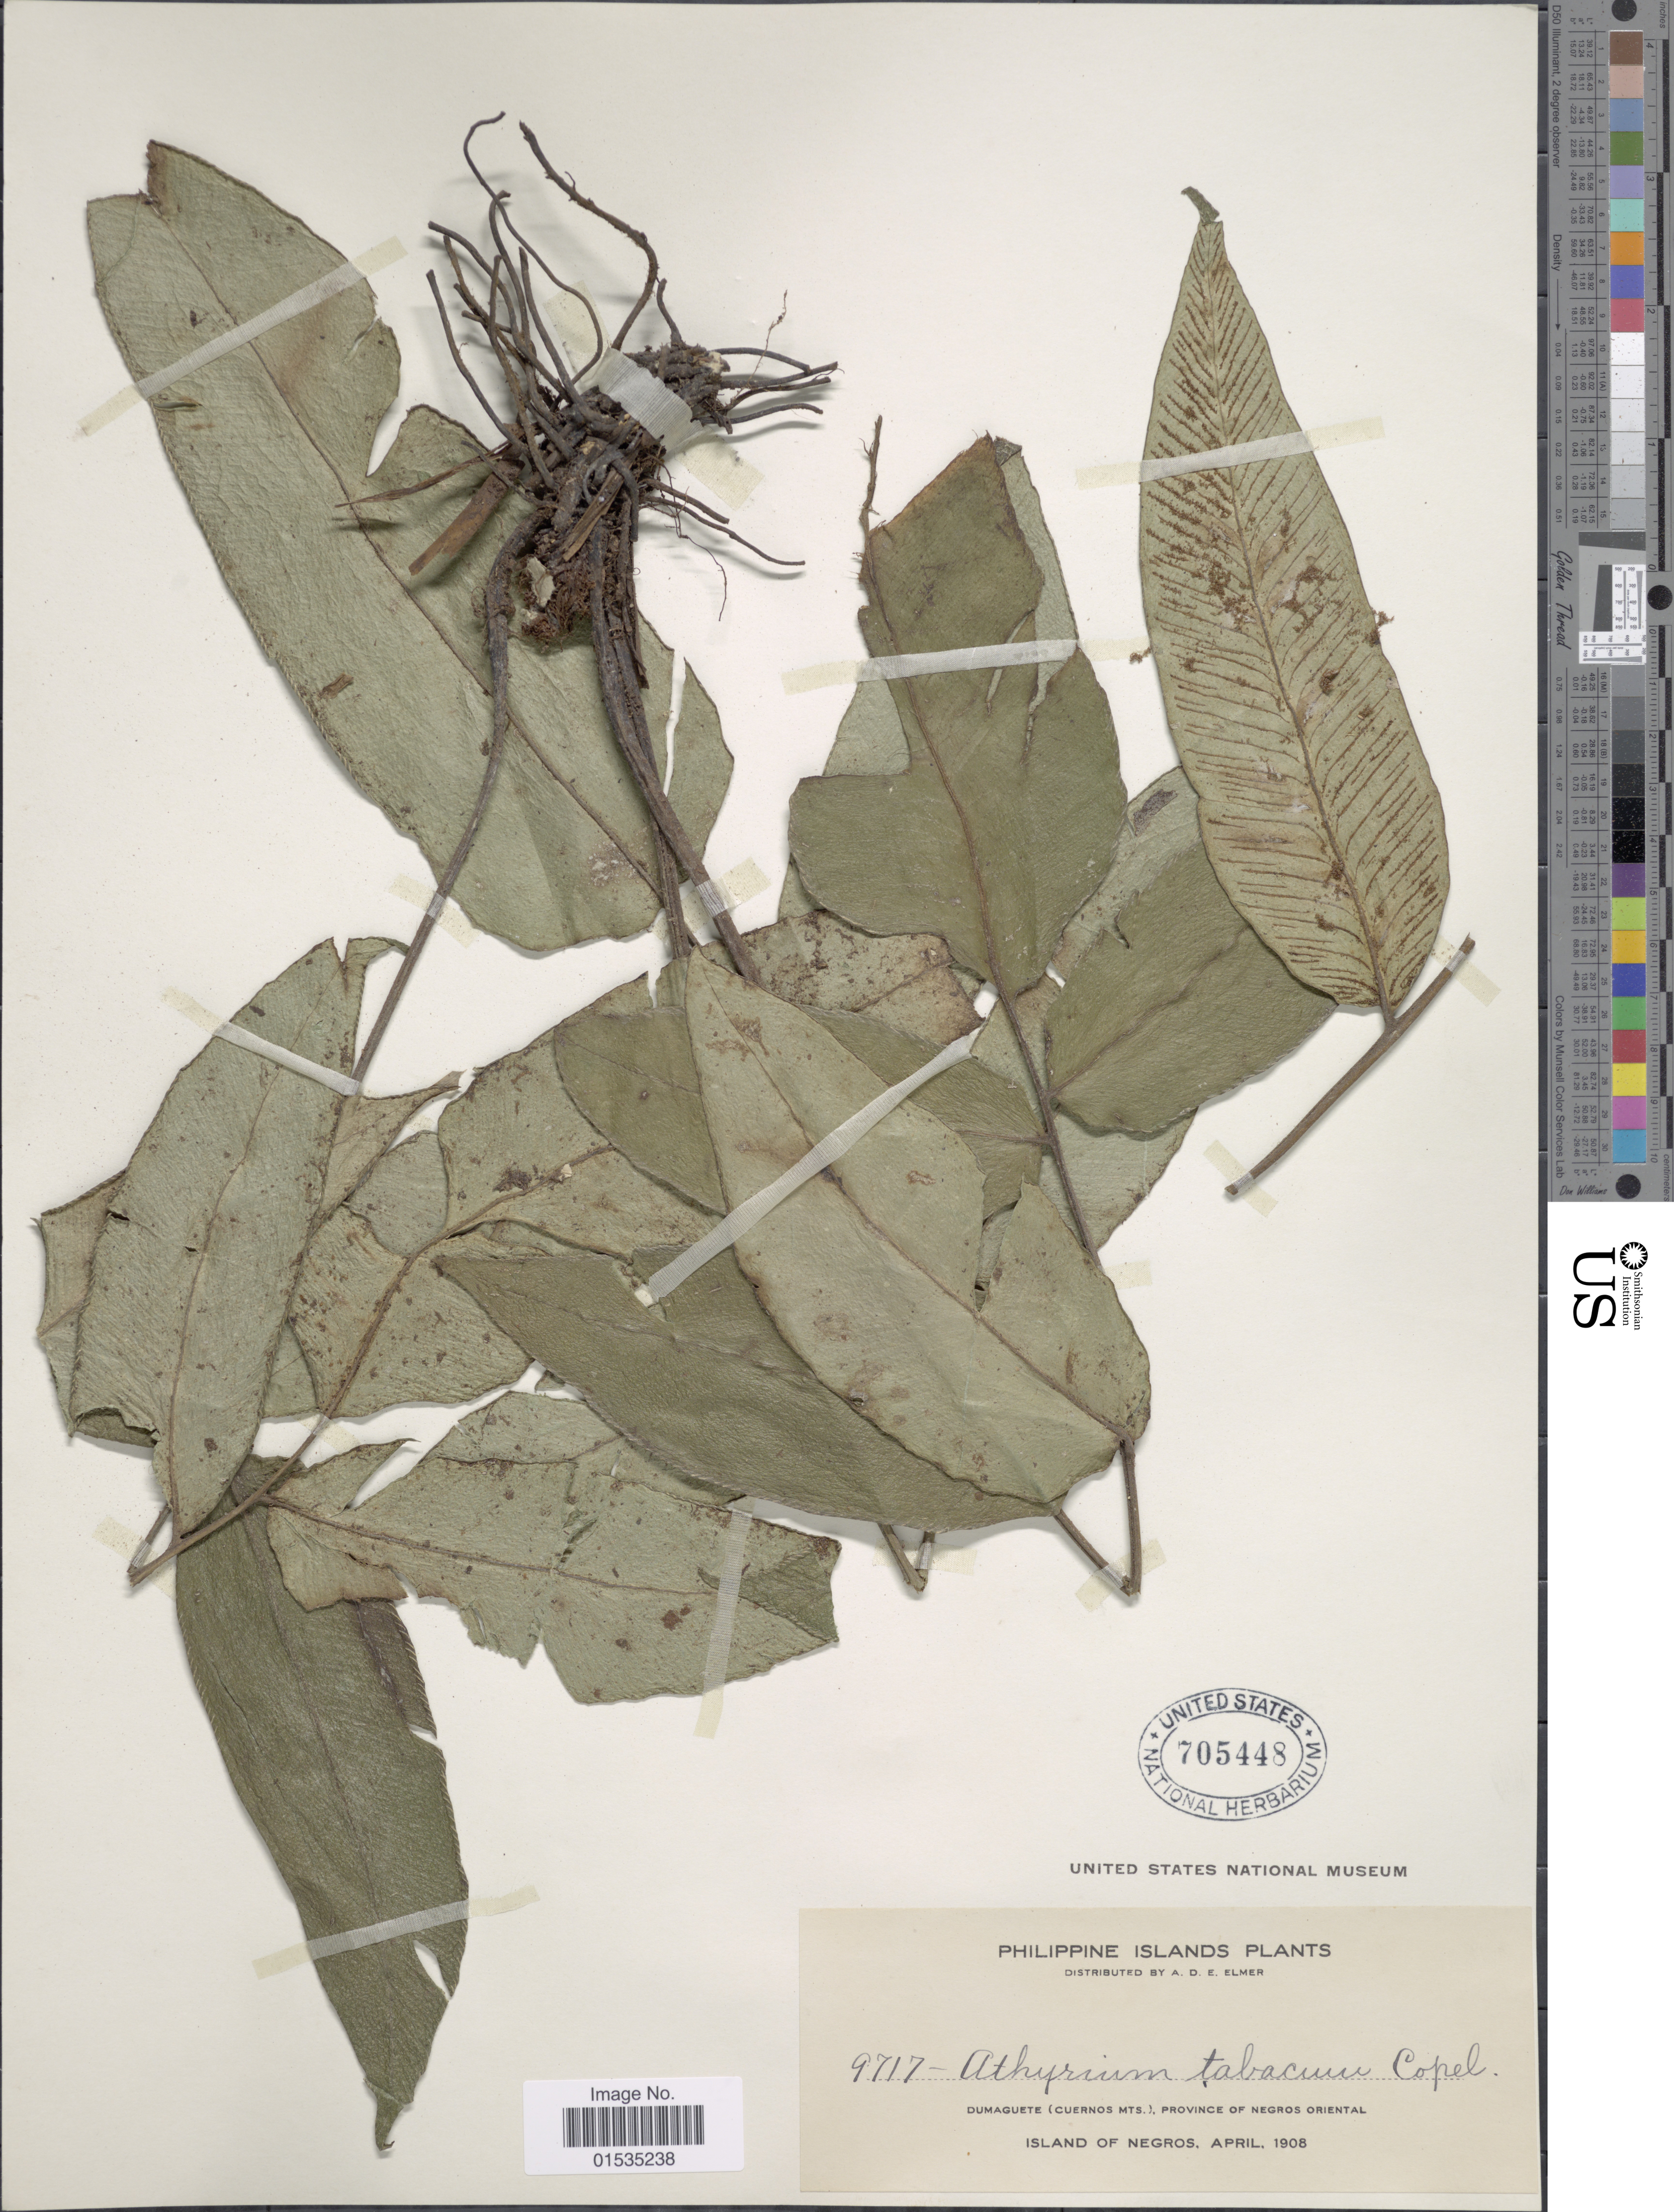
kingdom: Plantae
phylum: Tracheophyta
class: Polypodiopsida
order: Polypodiales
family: Athyriaceae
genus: Diplazium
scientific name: Diplazium tabacinum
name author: Copel.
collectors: A. D. E. Elmer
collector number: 9717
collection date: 1908-04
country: Philippines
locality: Dumaguete (Cuernos Mts.), Province of Negros Oriental, Island of Negros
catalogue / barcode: US 705448